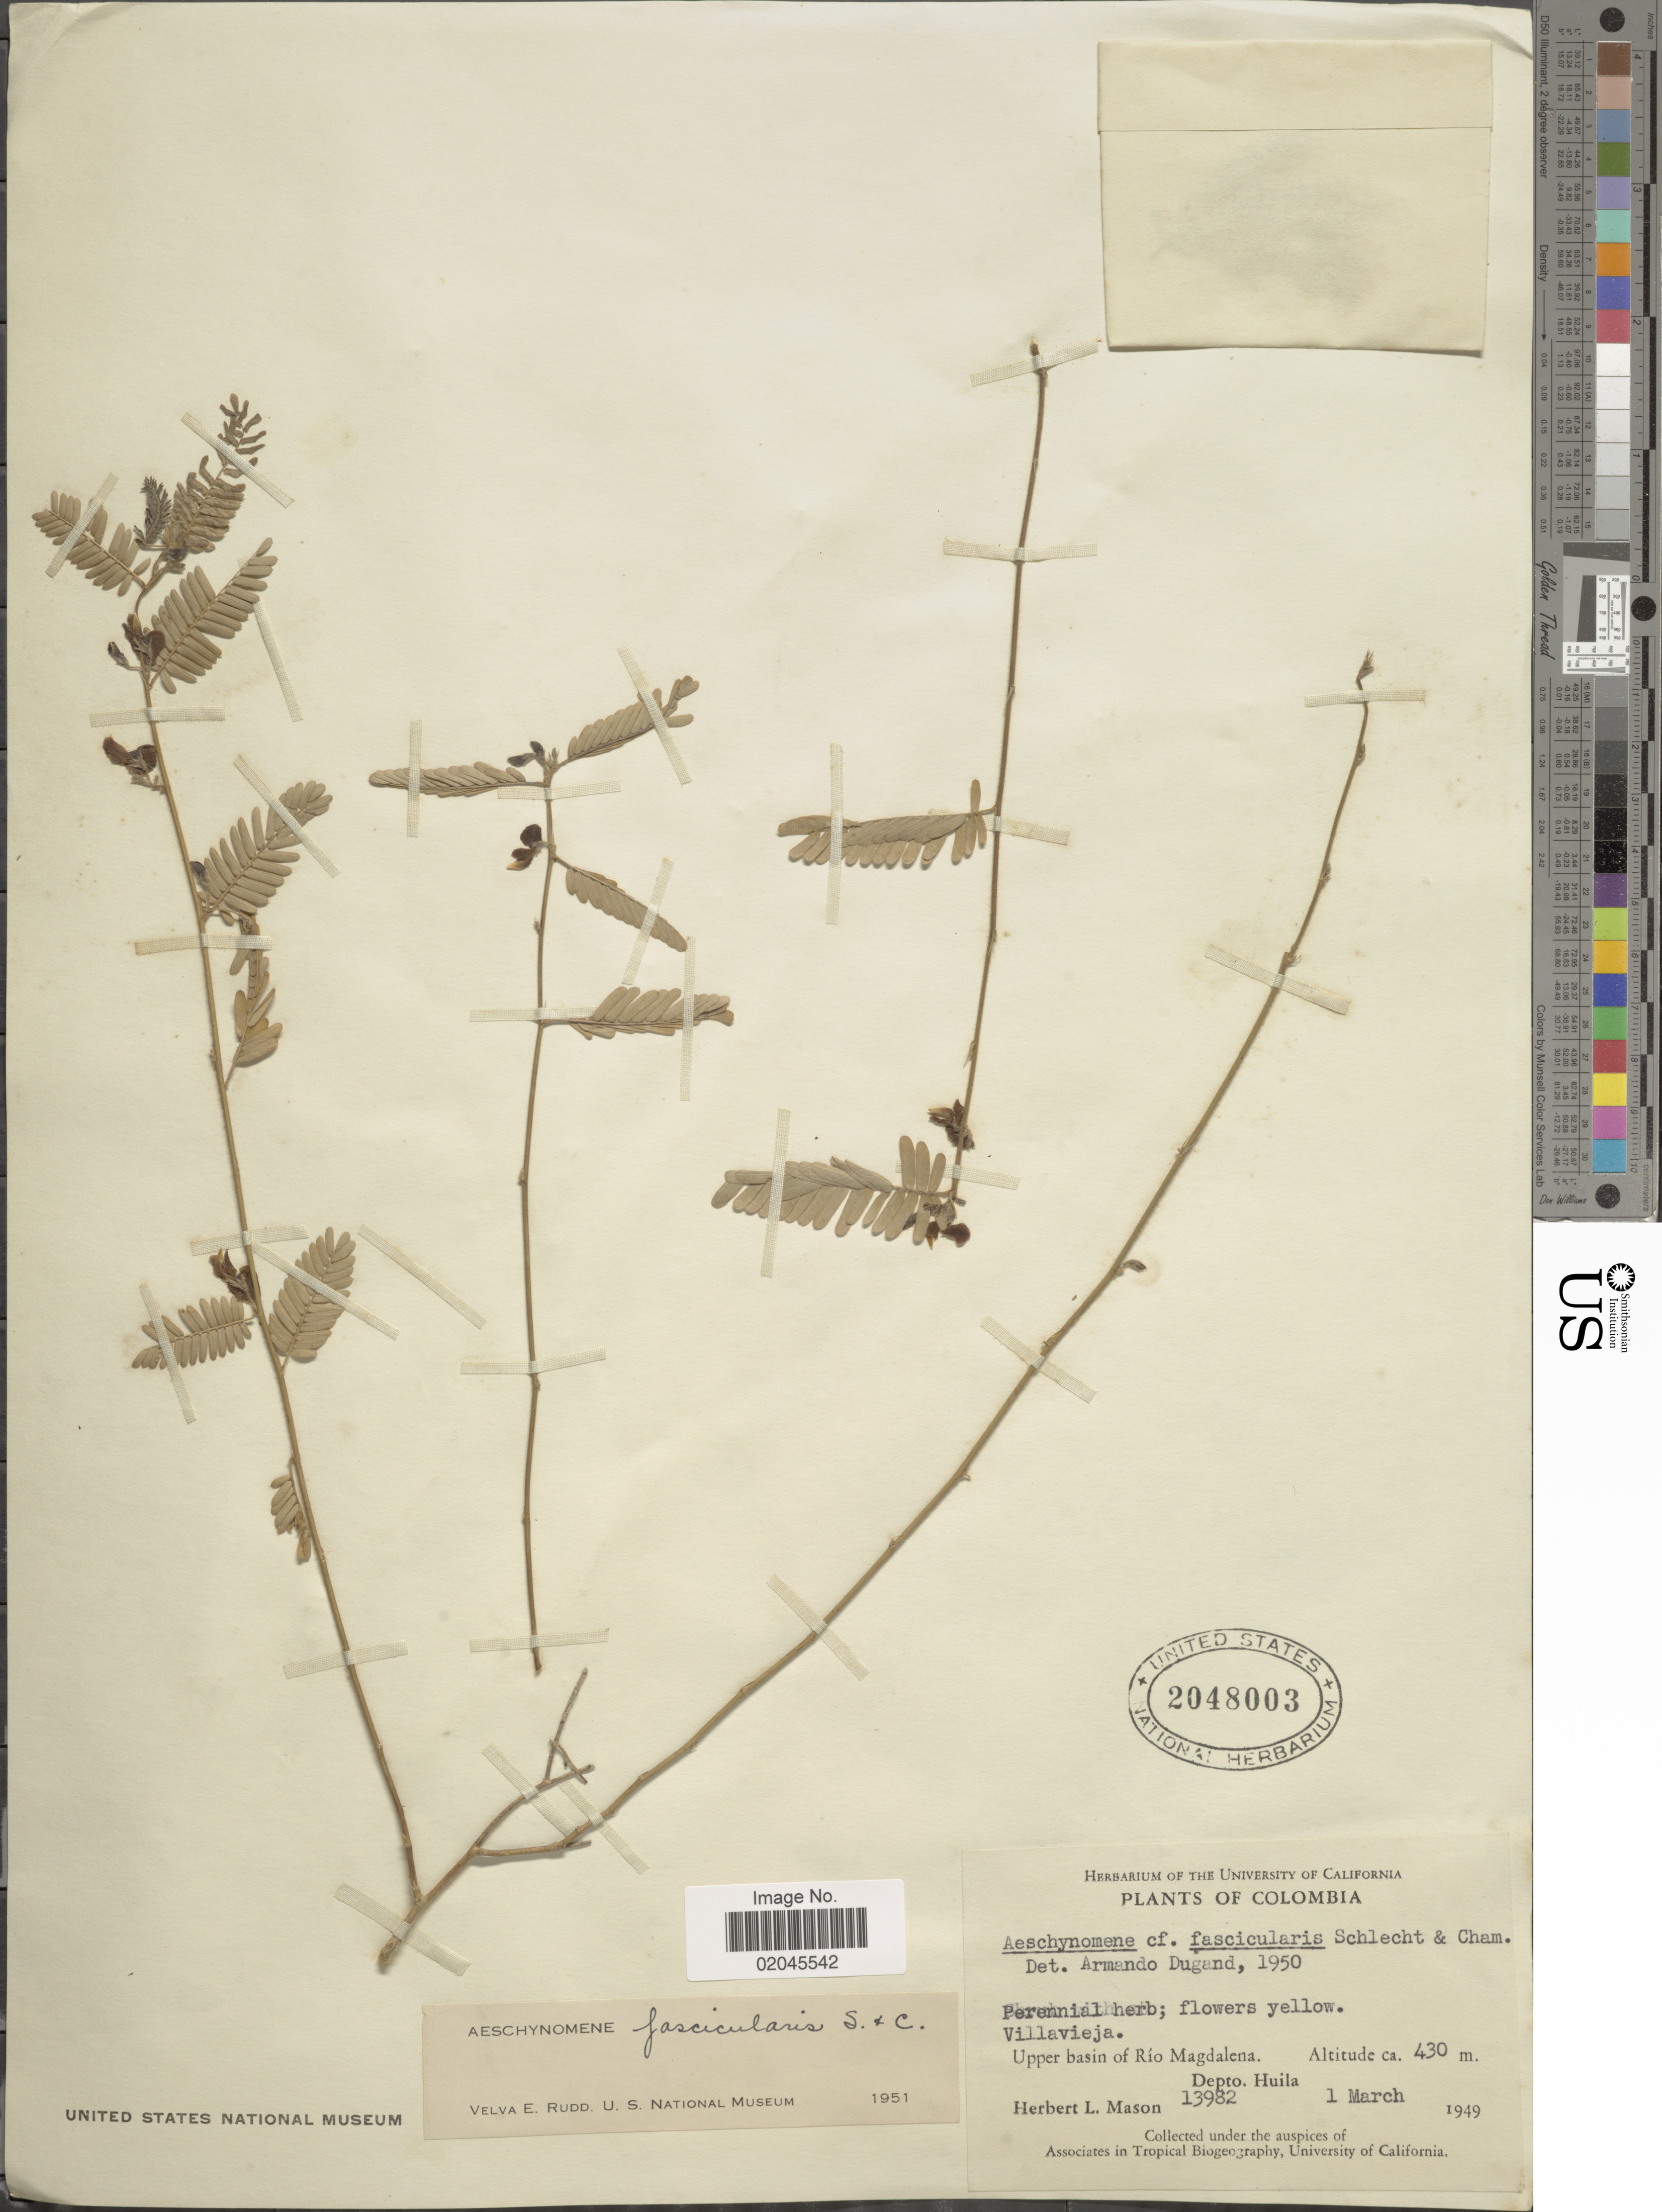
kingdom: Plantae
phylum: Tracheophyta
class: Magnoliopsida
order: Fabales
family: Fabaceae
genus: Aeschynomene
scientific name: Aeschynomene fascicularis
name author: Schltdl. & Cham.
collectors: H. L. Mason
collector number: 13982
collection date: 1949-03-01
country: Colombia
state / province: Huila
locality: Villavieja, Upper basin of Rio Magdalena.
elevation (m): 430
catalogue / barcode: US 2048003